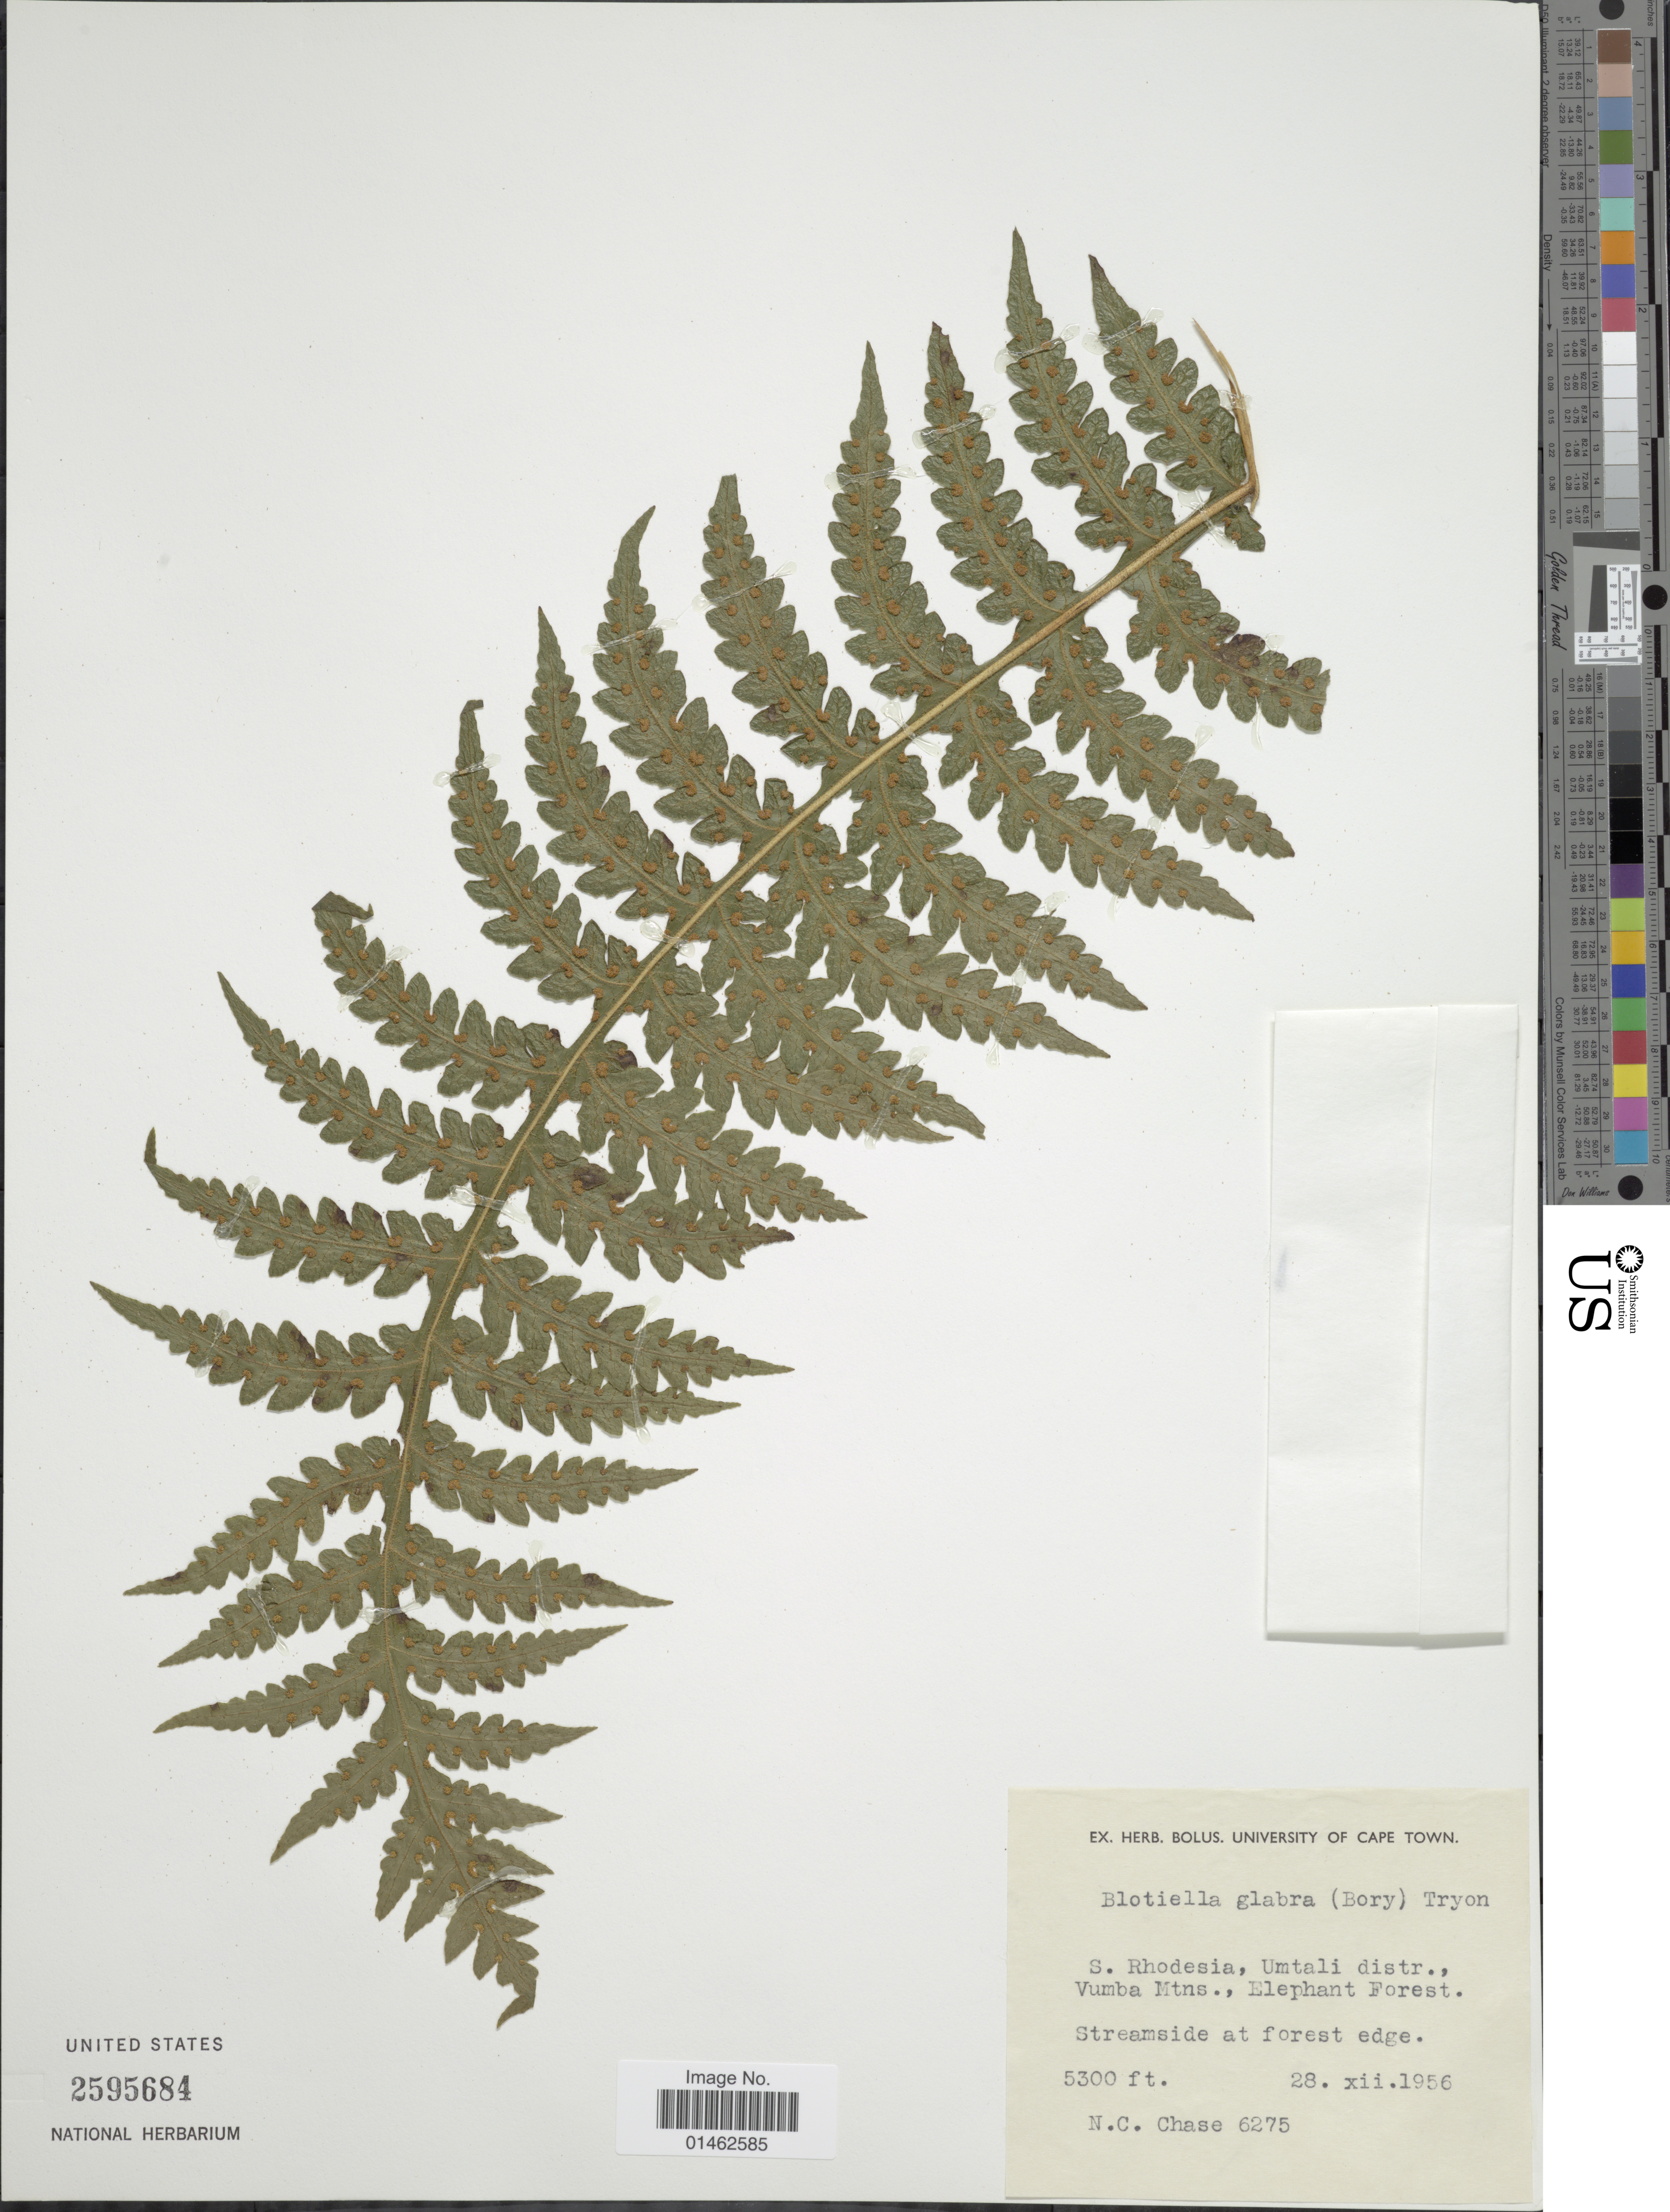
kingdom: Plantae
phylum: Tracheophyta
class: Polypodiopsida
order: Polypodiales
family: Dennstaedtiaceae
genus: Blotiella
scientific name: Blotiella glabra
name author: (Bory) R.M. Tryon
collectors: N. C. Chase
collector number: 6275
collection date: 1956-12-28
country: Zimbabwe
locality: S. Rhodesia, Umtali distr., Vumba Mtns., Elephants Forest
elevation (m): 1615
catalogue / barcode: US 2595684